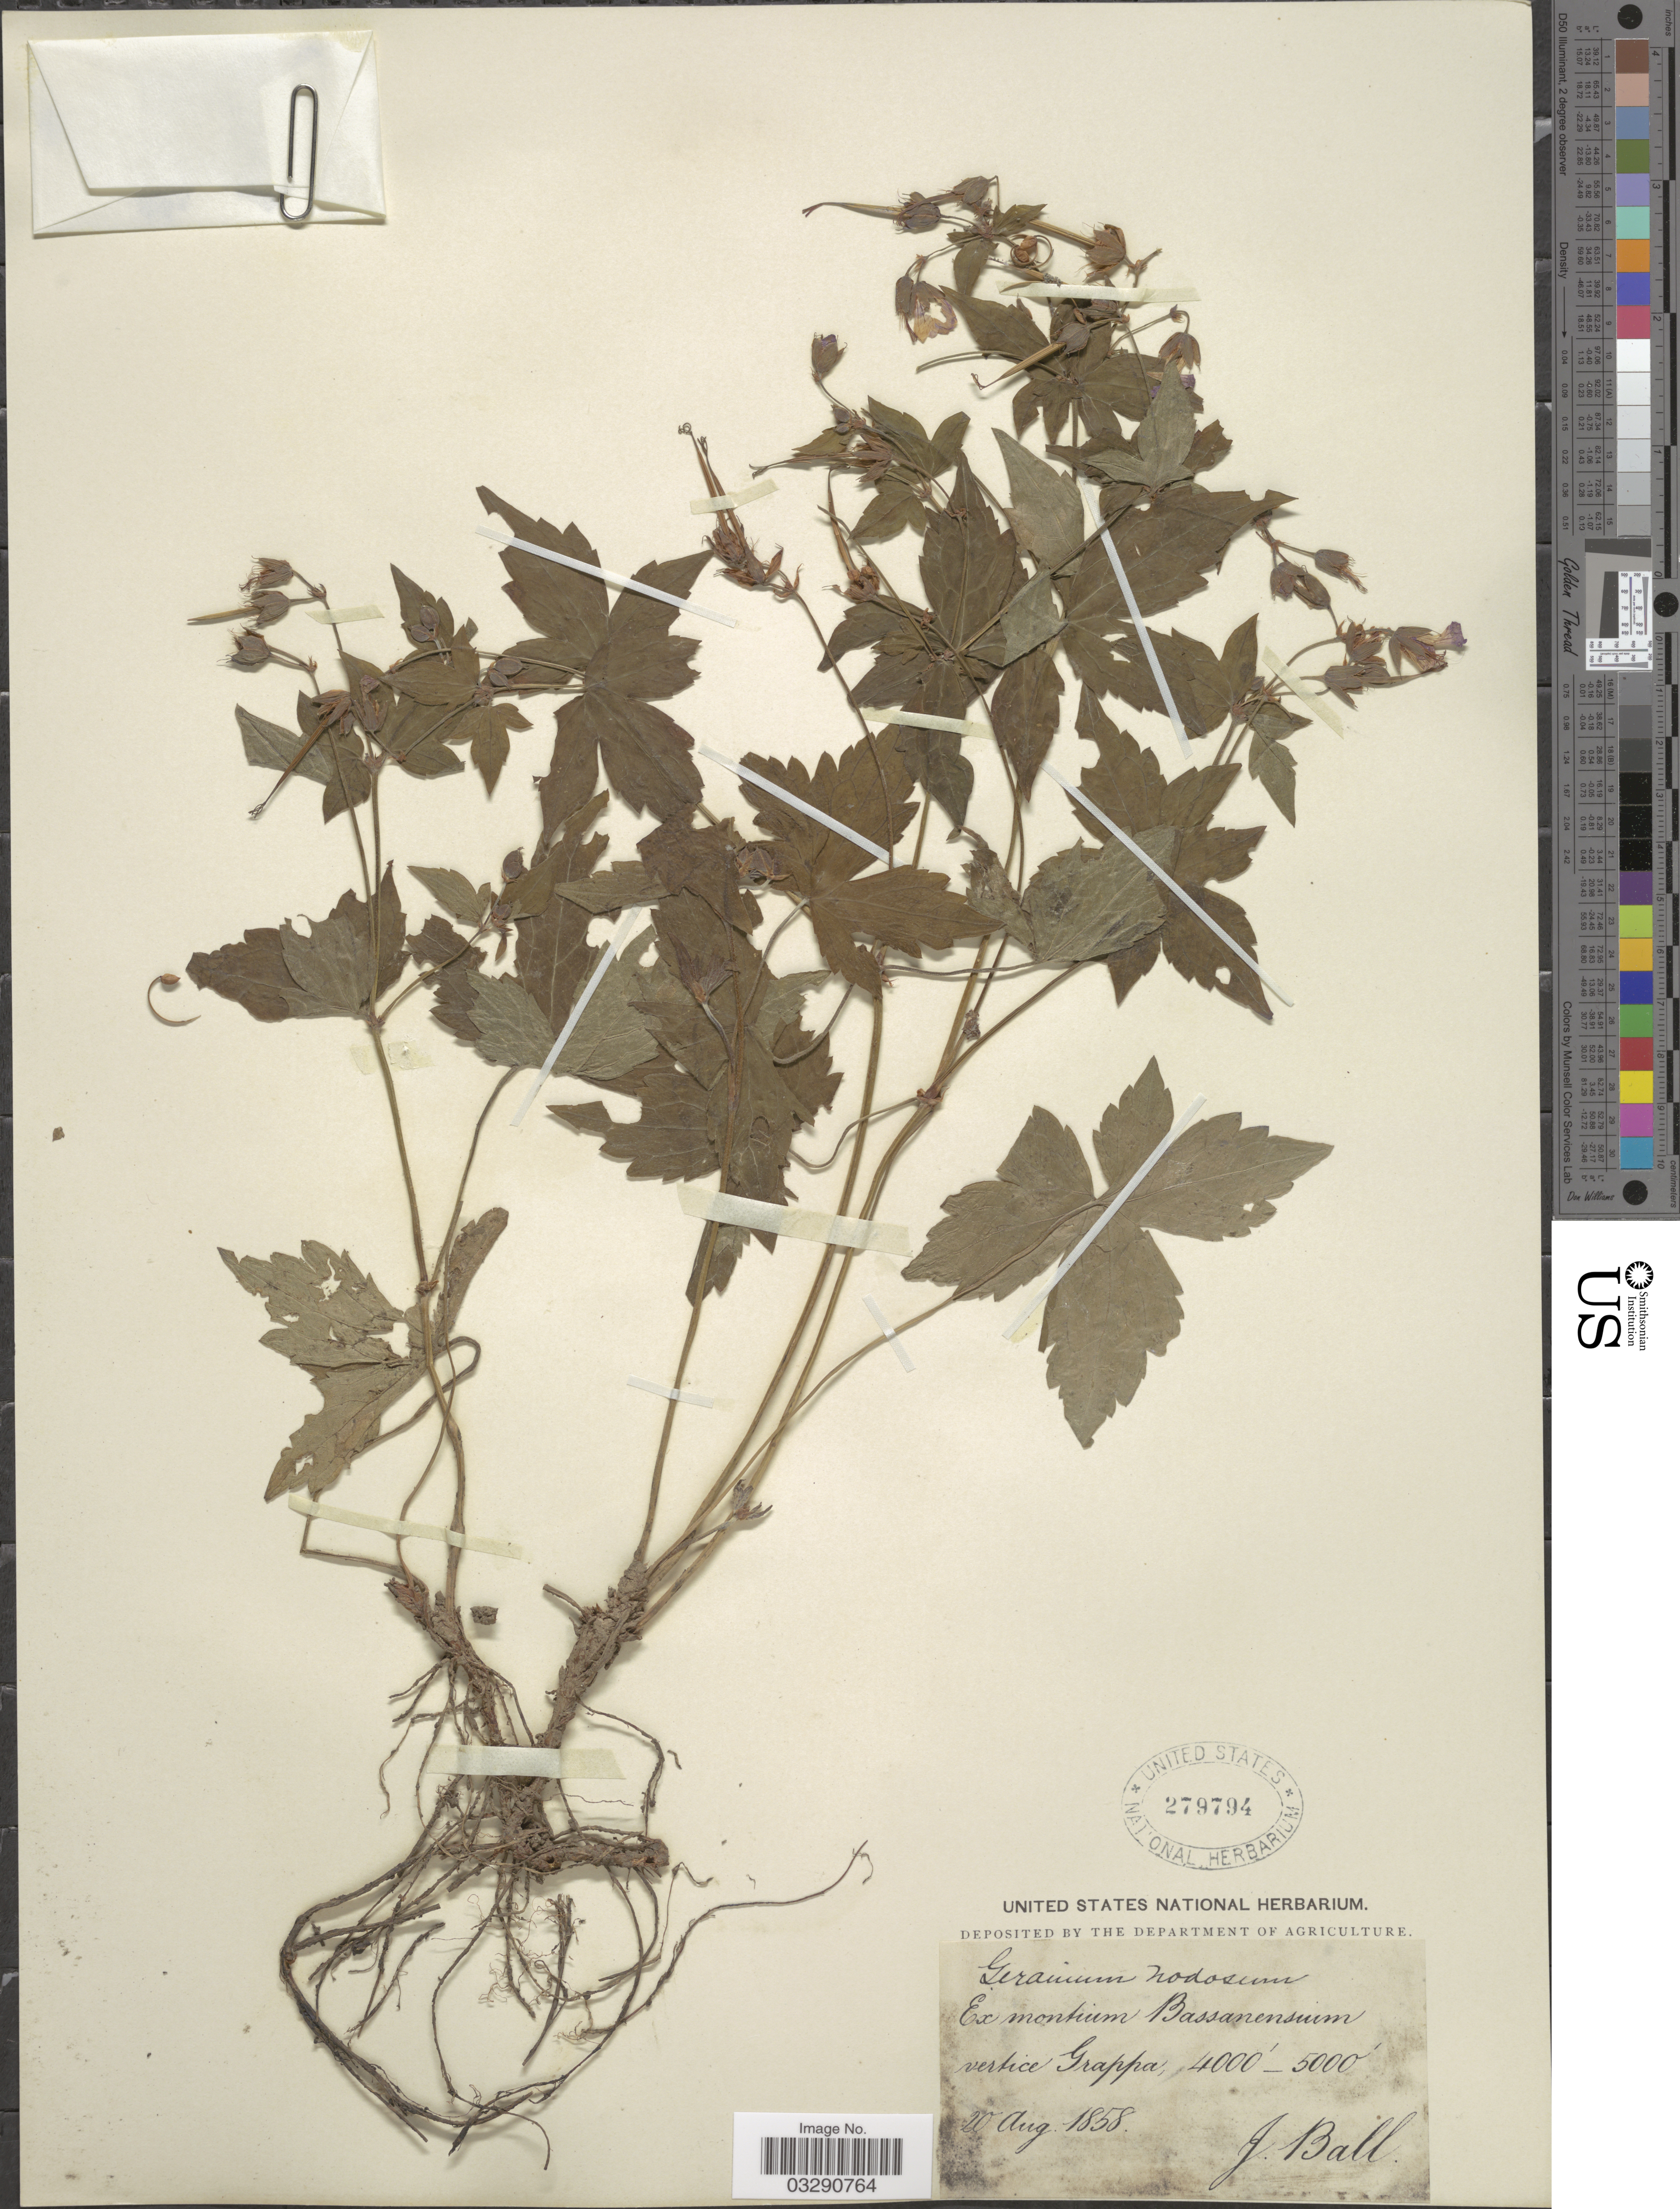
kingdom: Plantae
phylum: Tracheophyta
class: Magnoliopsida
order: Geraniales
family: Geraniaceae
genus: Geranium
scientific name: Geranium nodosum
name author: L.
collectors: J. Ball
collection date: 1858-08-20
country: Italy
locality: Ex montium Bassanensium vertice Grappa.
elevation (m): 1219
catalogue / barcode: US 279794